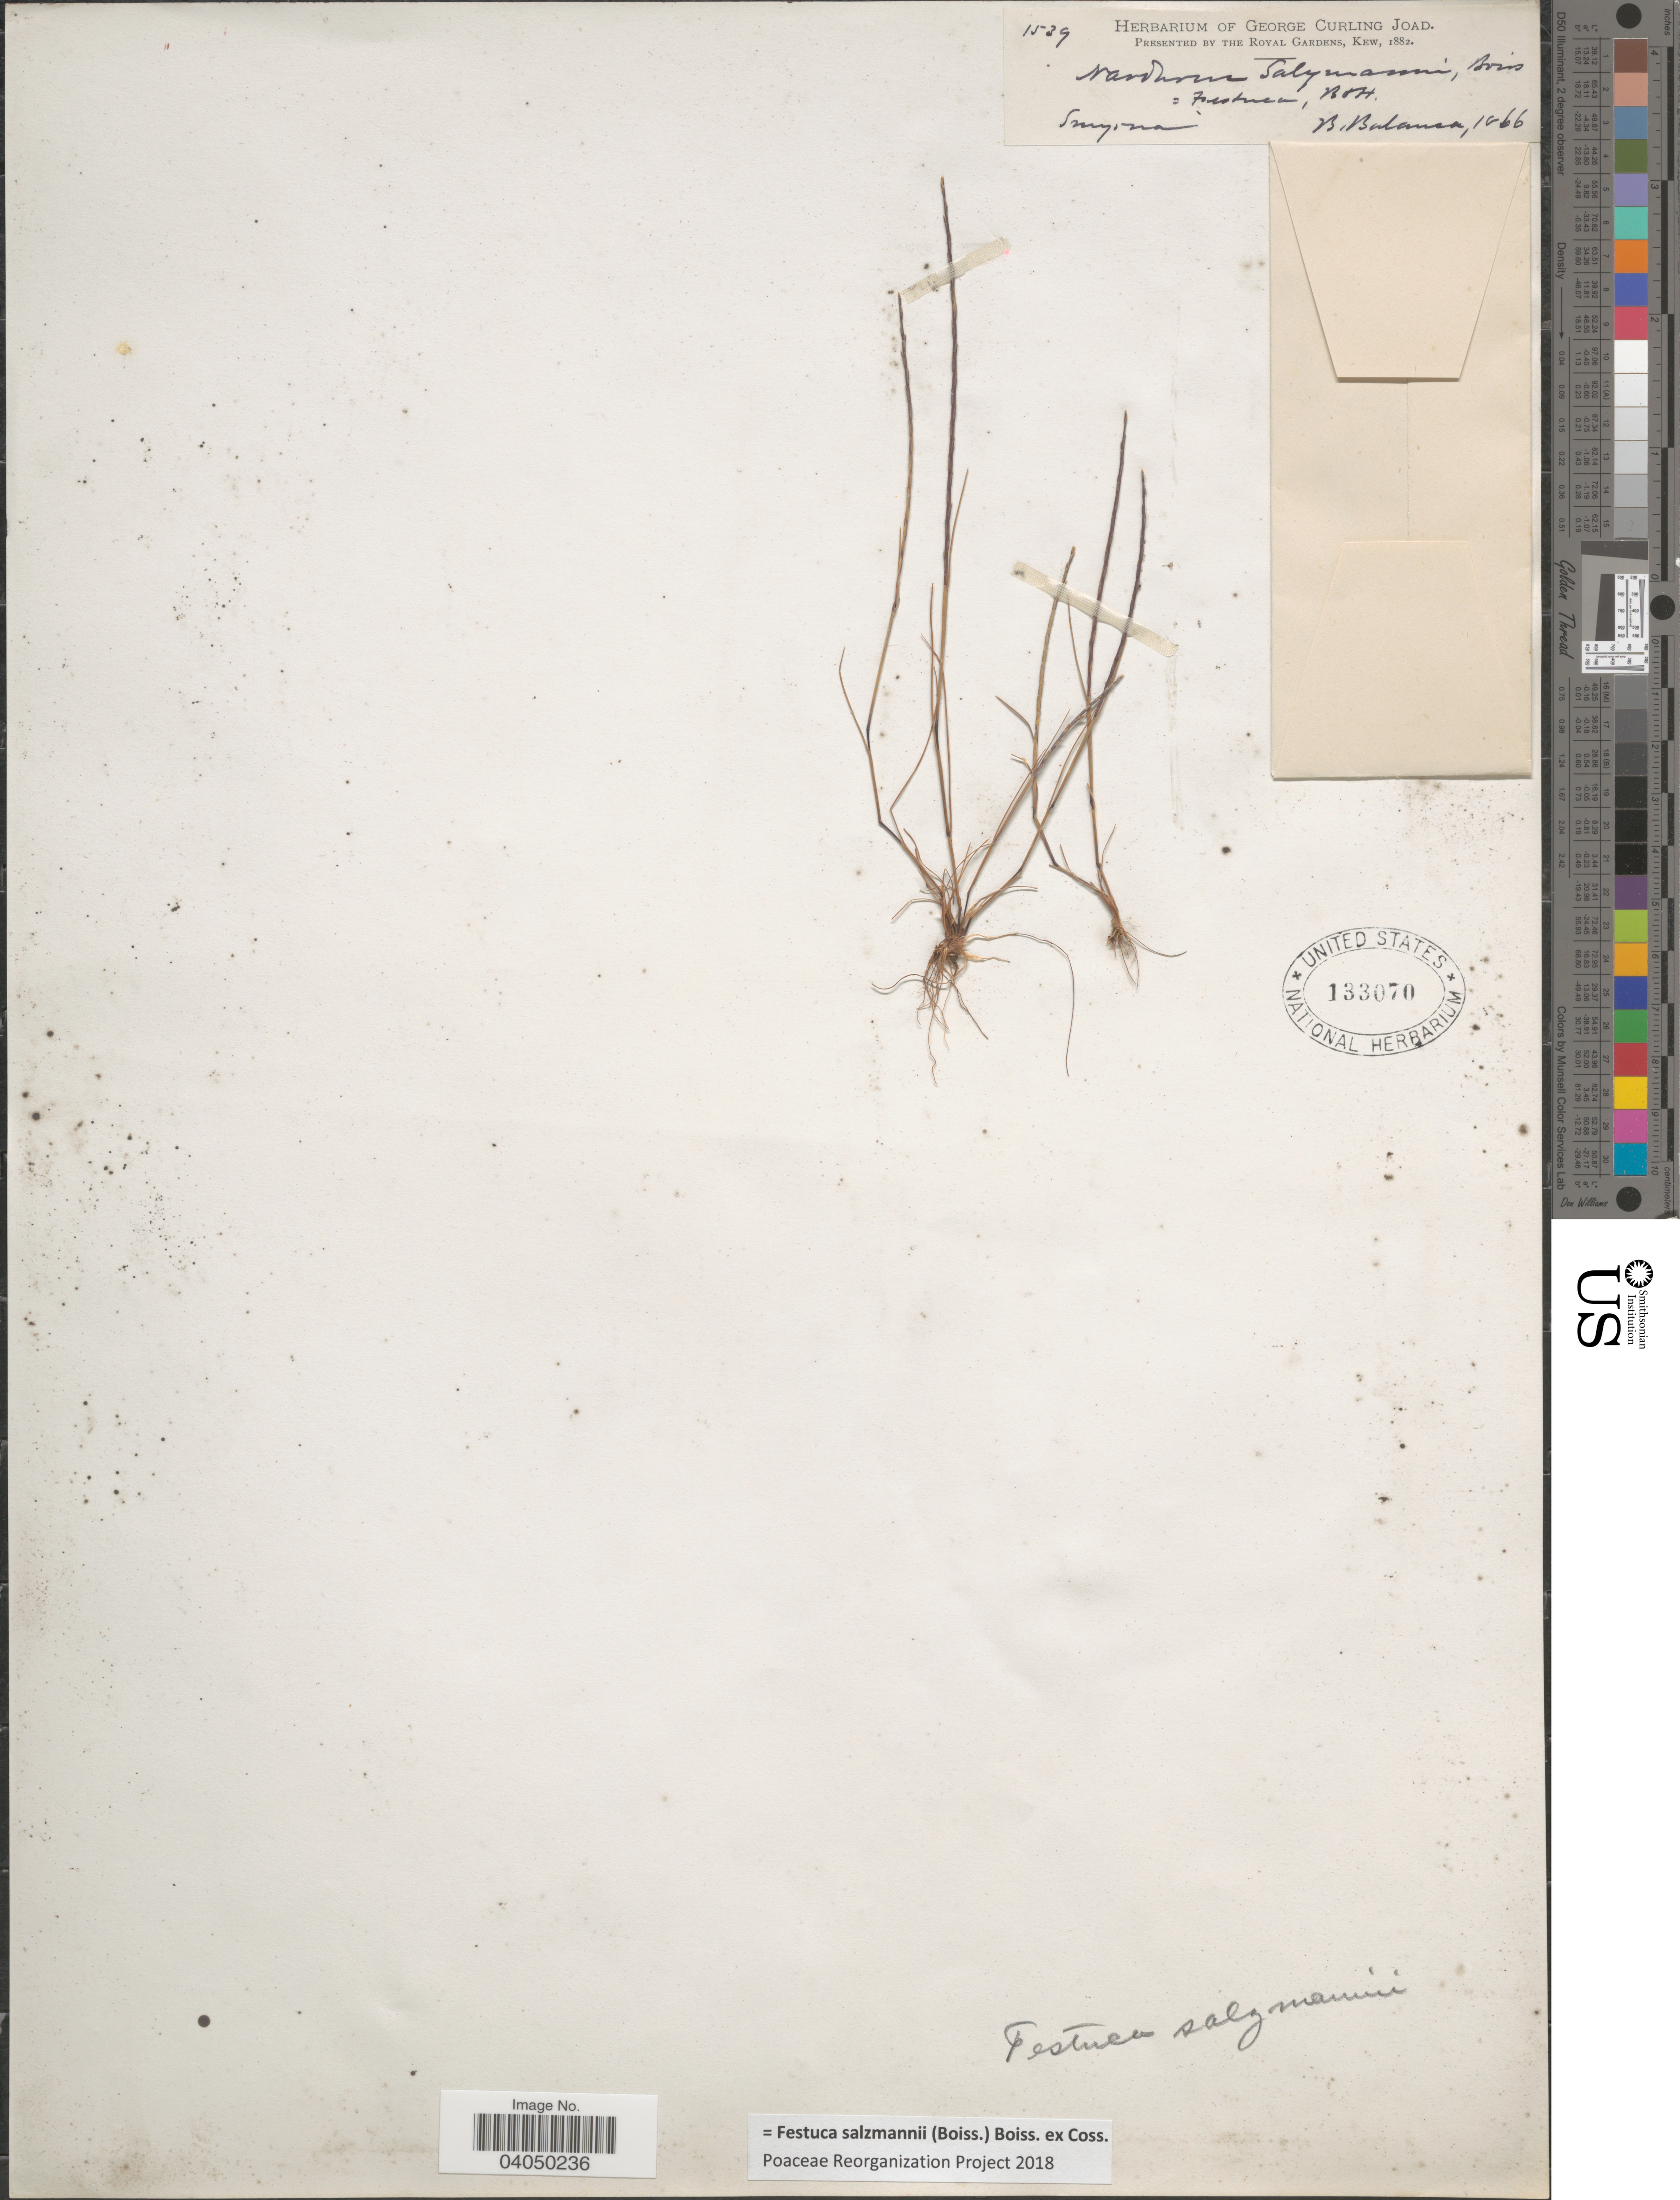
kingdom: Plantae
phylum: Tracheophyta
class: Liliopsida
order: Poales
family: Poaceae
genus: Festuca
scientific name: Festuca salzmannii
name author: (Boiss.) Boiss. ex Coss.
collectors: B. Balansa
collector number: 1539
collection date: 1866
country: Turkey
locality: Smyrna.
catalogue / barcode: US 133070